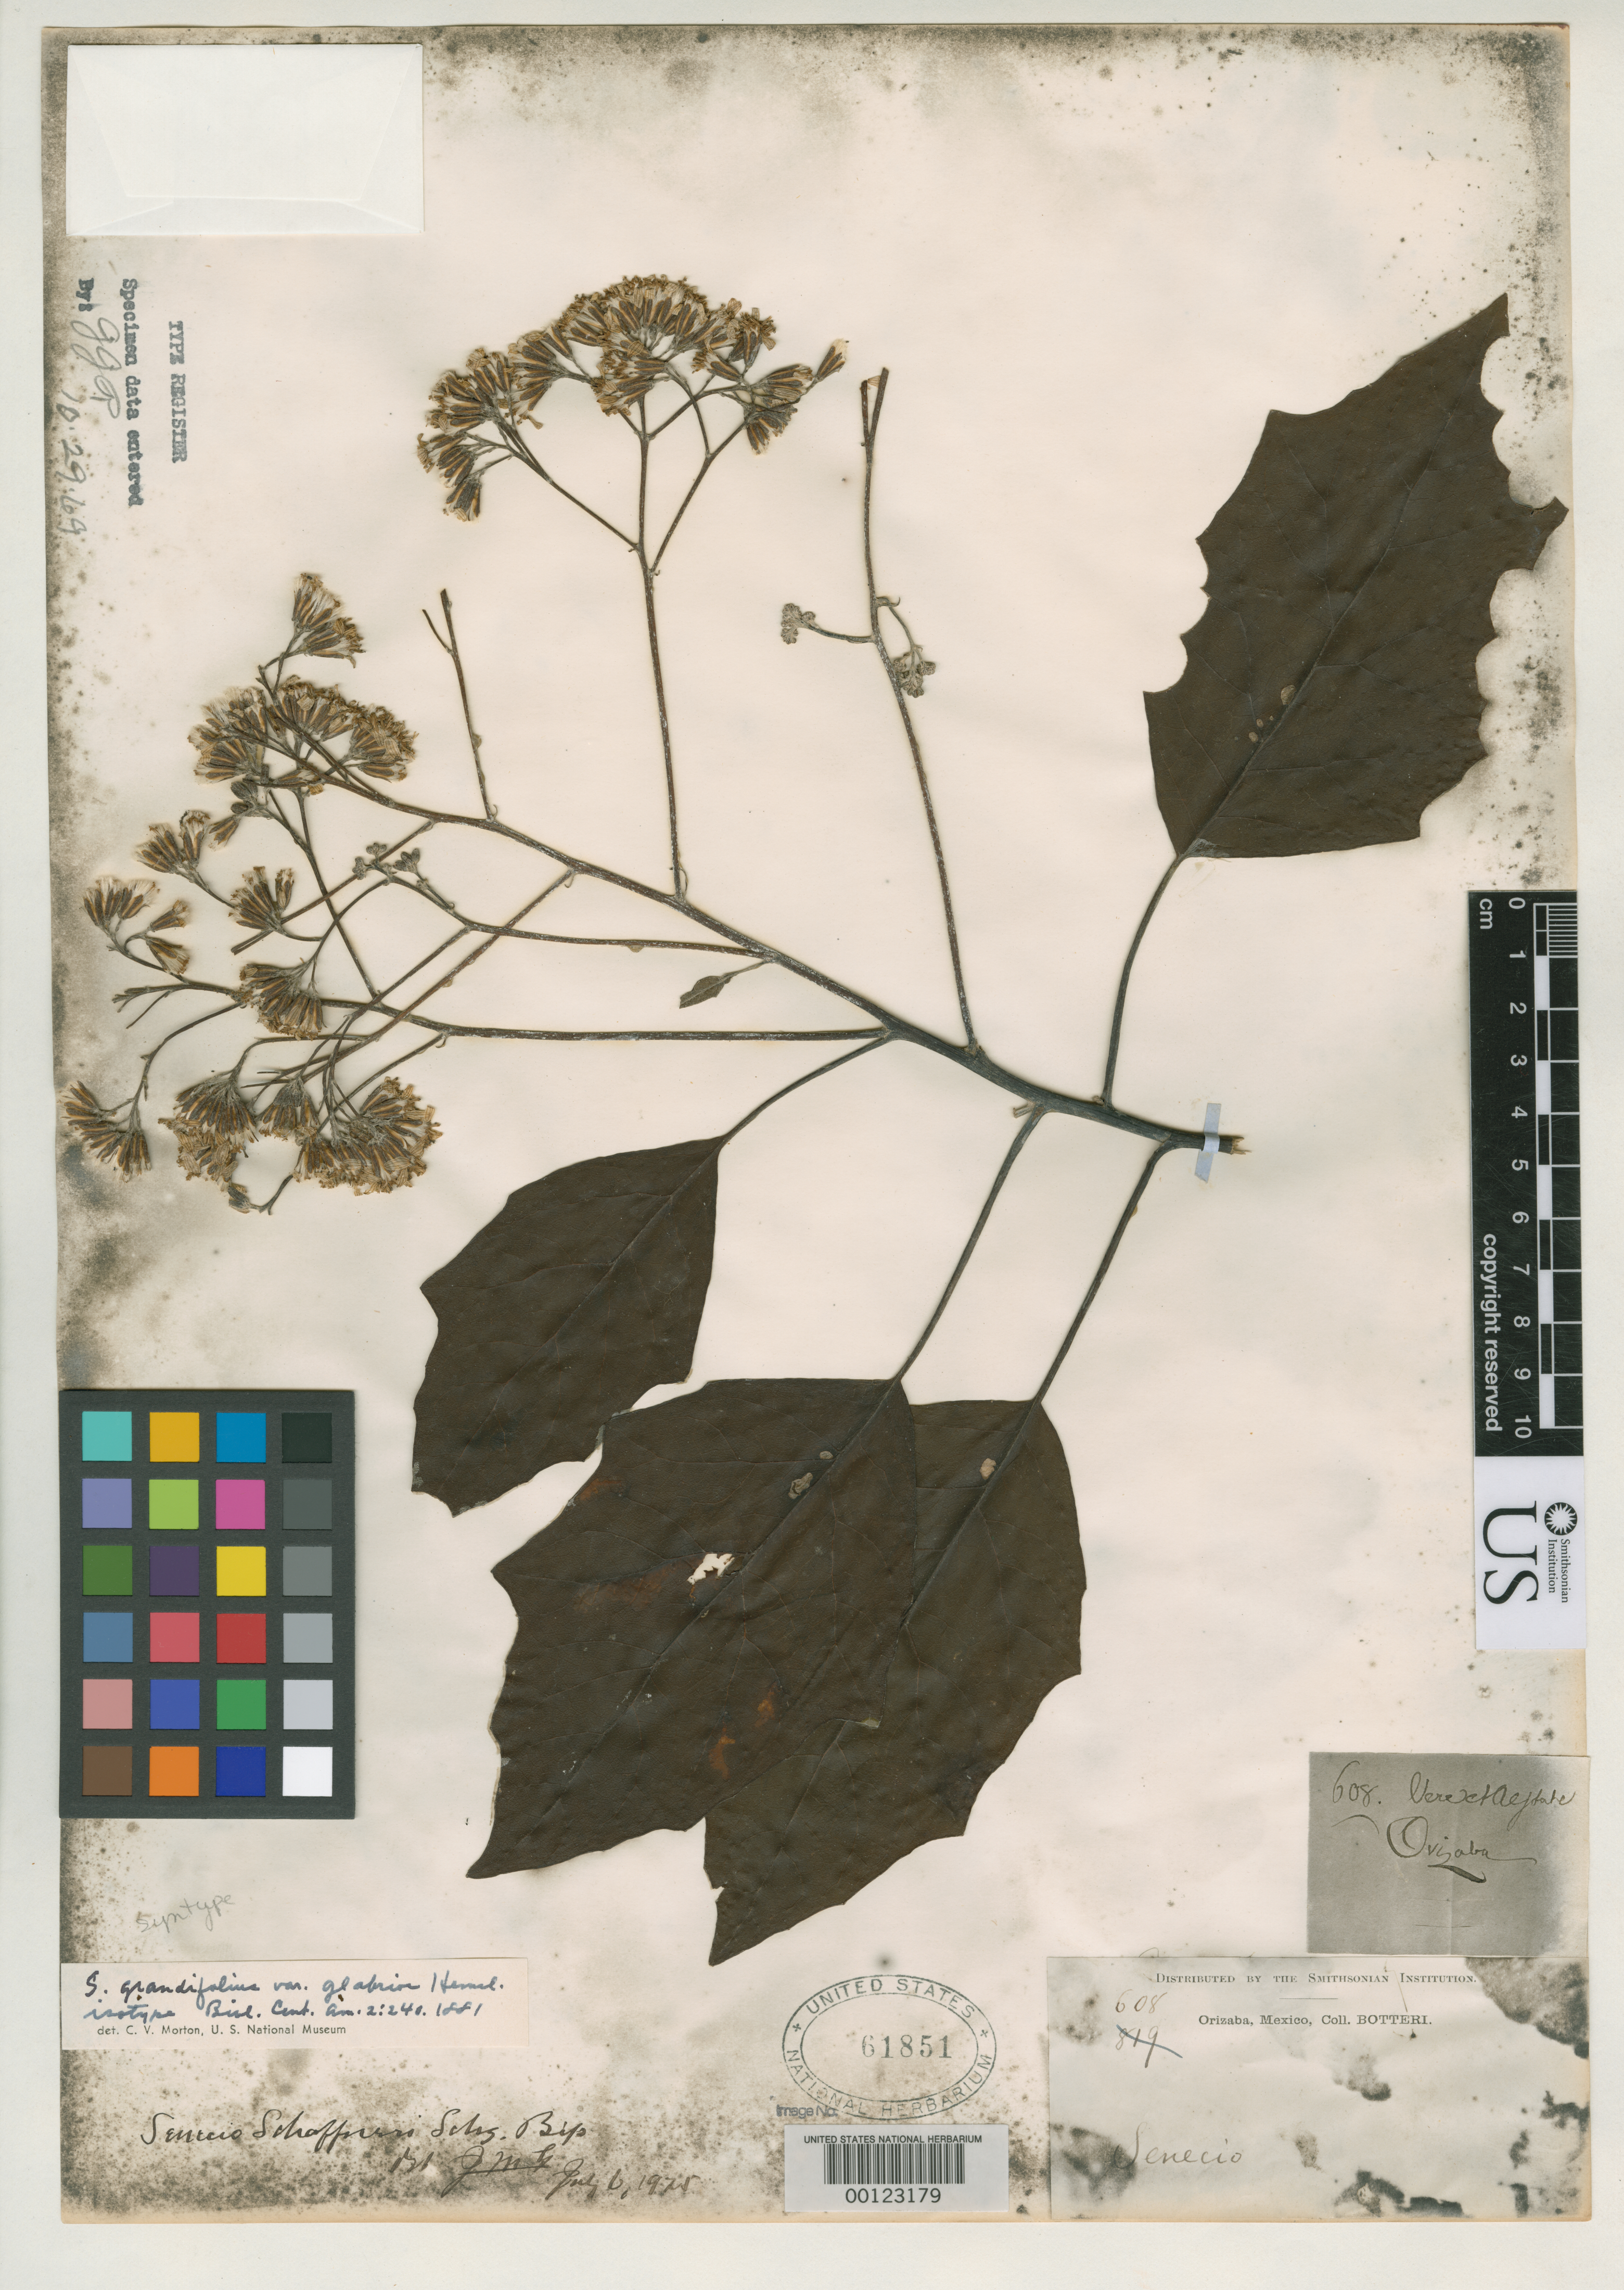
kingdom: Plantae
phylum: Tracheophyta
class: Magnoliopsida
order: Asterales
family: Asteraceae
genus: Senecio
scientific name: Senecio grandifolius var. glabrior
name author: Hemsl.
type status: Syntype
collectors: M. Botteri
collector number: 608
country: Mexico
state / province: Veracruz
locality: Region of Orizaba.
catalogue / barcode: US 61851